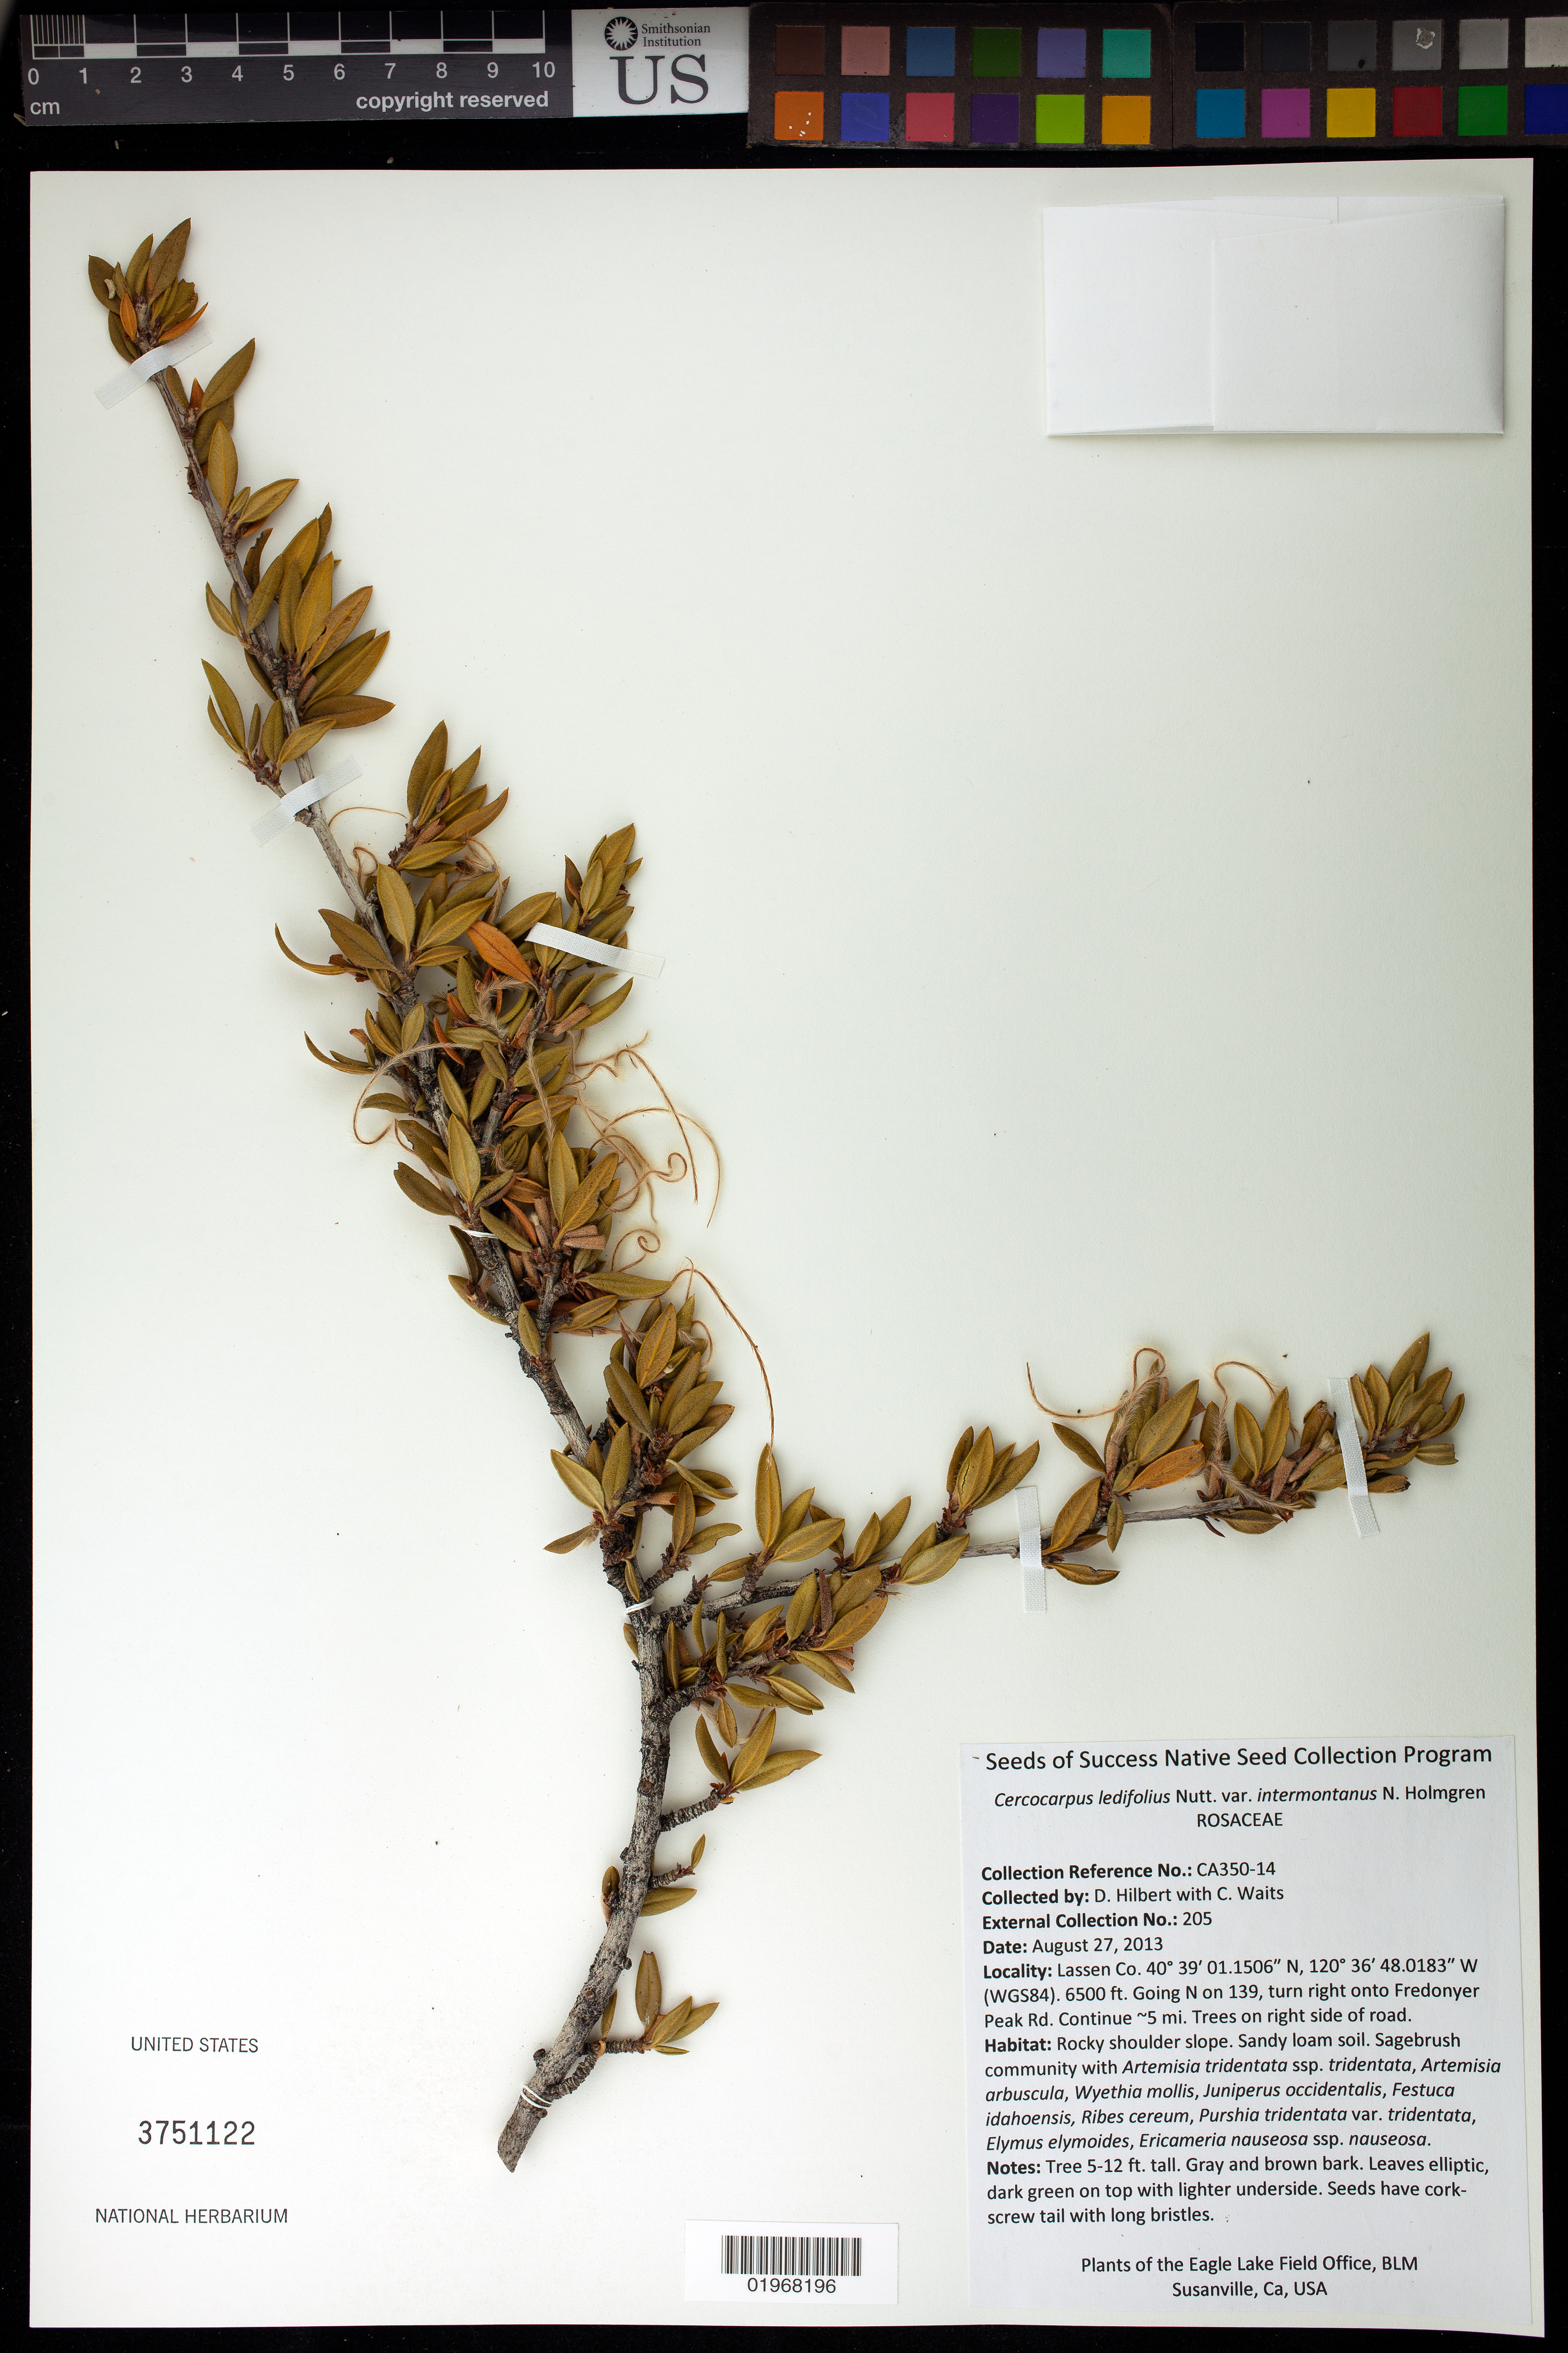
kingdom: Plantae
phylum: Tracheophyta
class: Magnoliopsida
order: Rosales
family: Rosaceae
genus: Cercocarpus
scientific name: Cercocarpus ledifolius var. intermontanus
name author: Nutt.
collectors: D. Hilbert & C. Waits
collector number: CA350-14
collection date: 2013-08-27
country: United States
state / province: California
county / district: Lassen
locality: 5 mi on Fredonyer Peak Rd.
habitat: Rocky slope. Sandy loam soil with Juniperus occidentalis, Ribes cereum, Wyethia mollis, ect.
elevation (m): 1981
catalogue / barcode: US 3751122